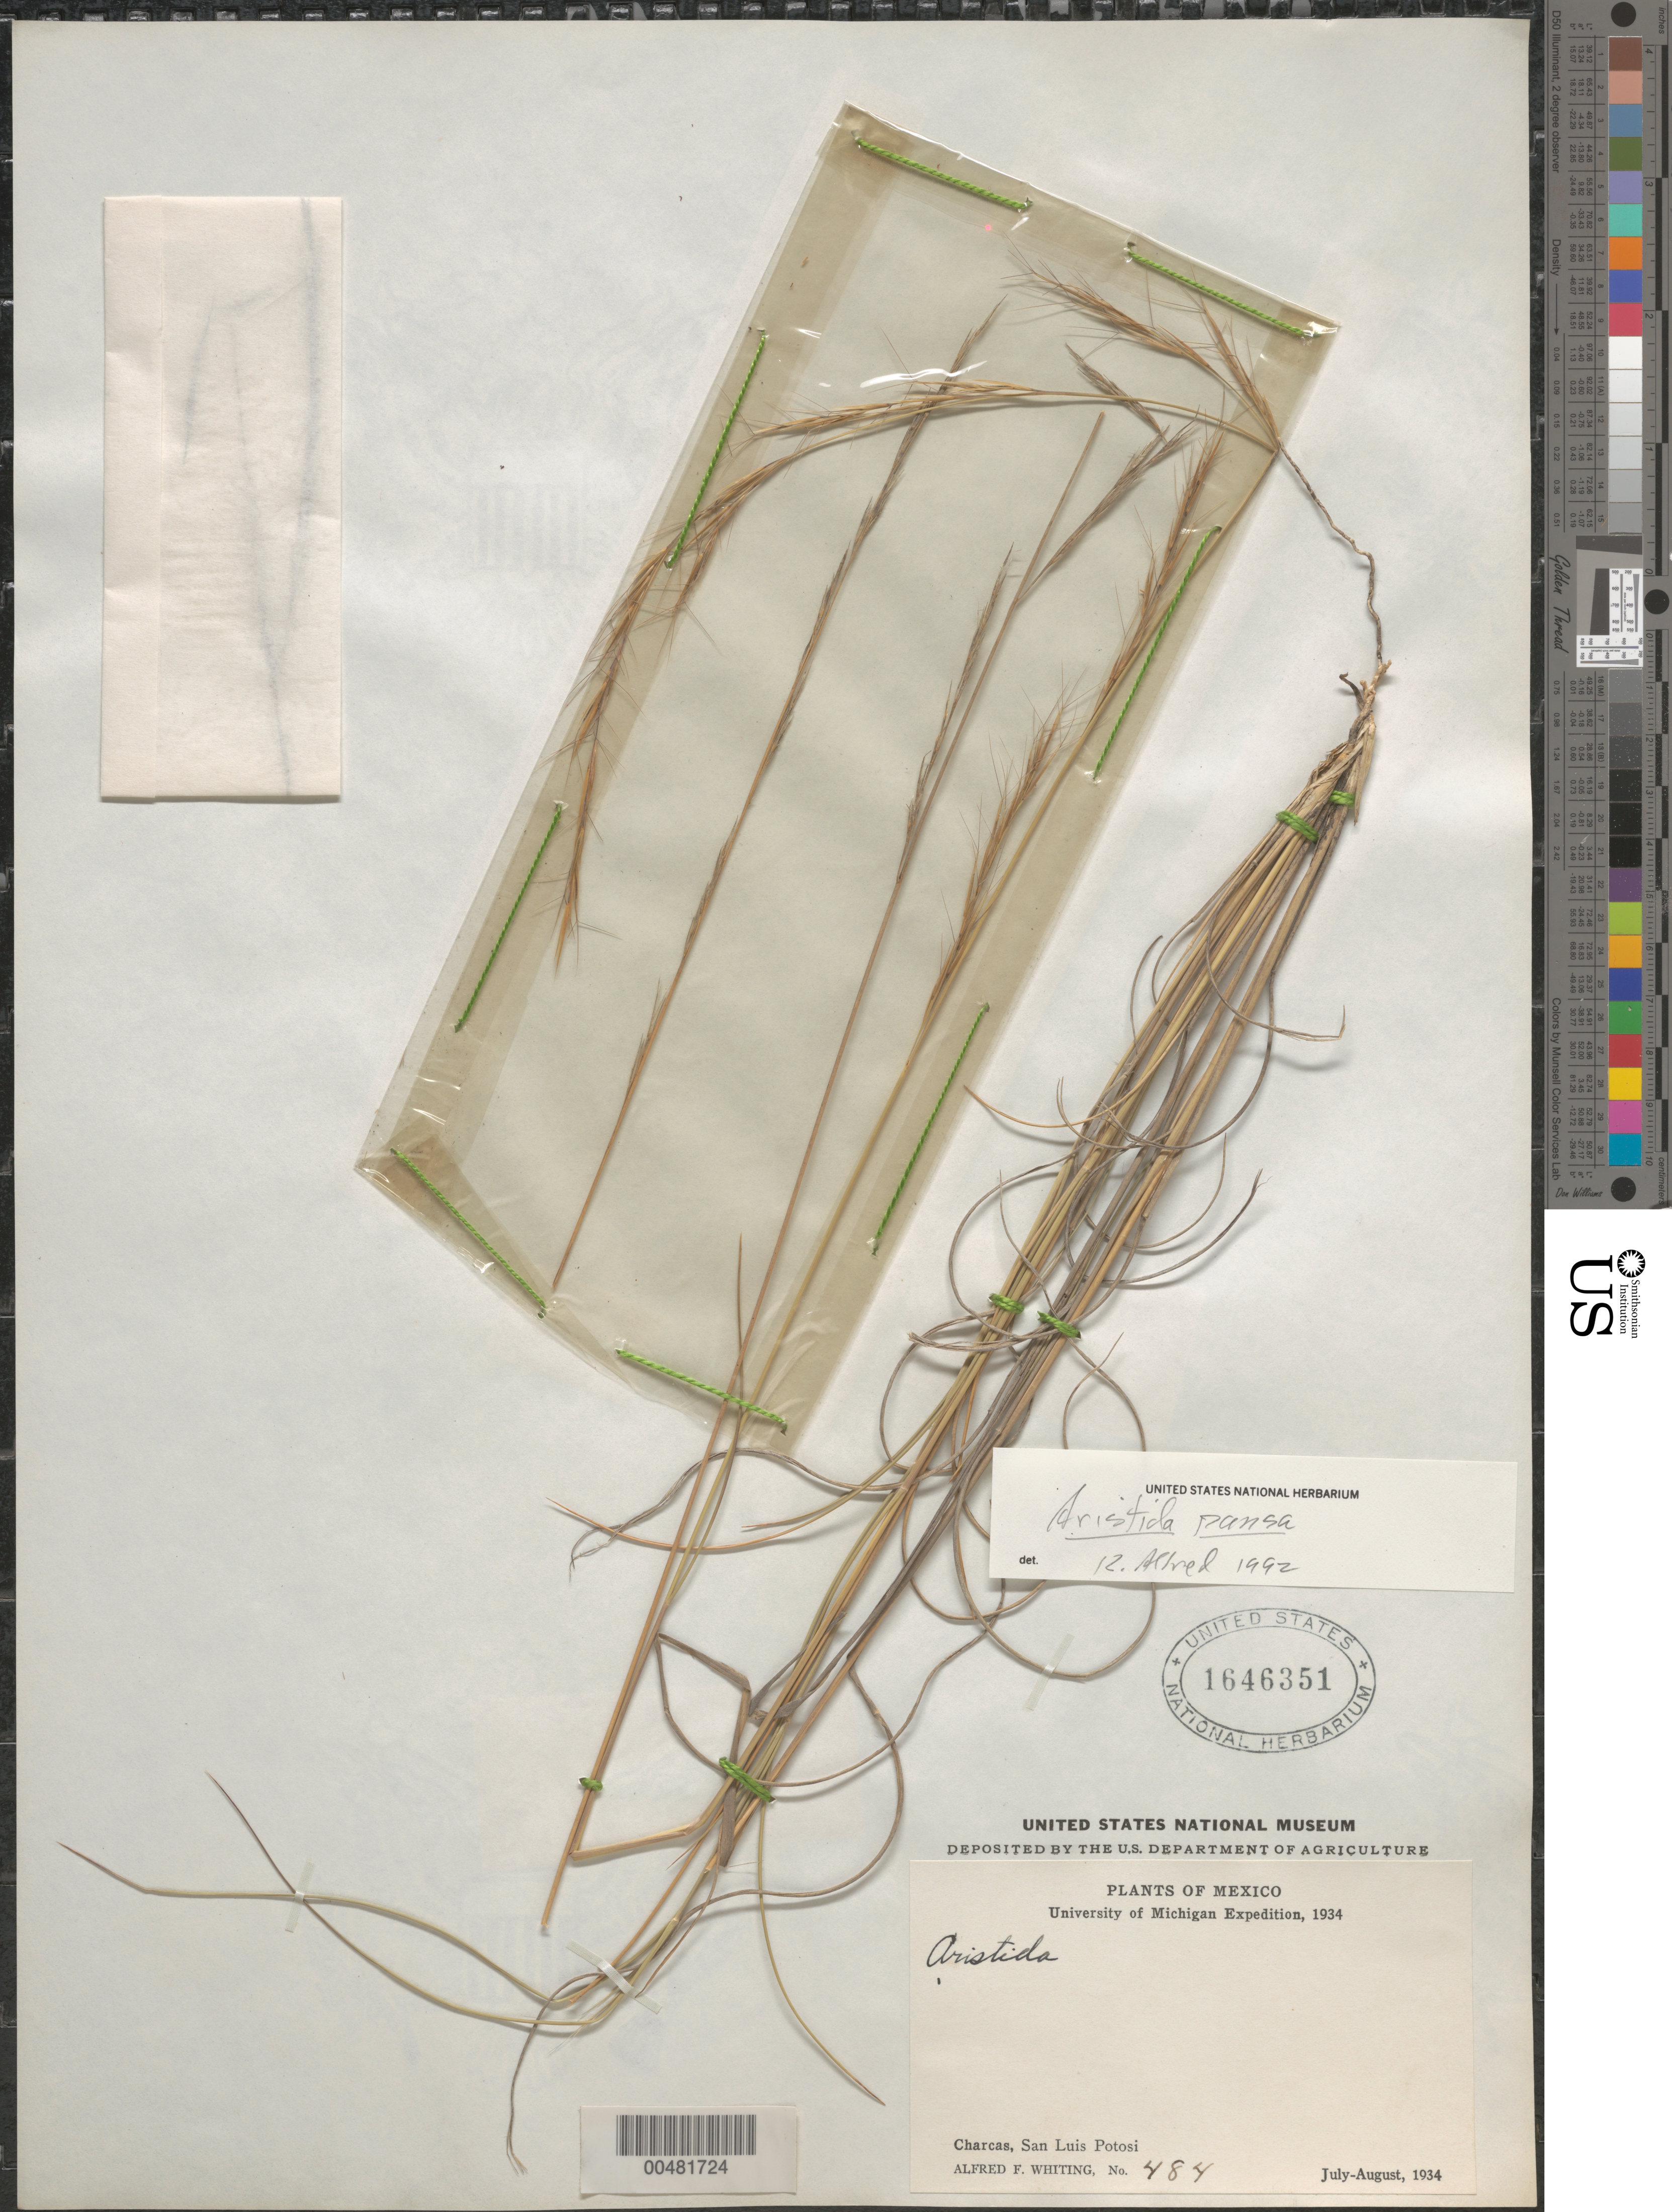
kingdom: Plantae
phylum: Tracheophyta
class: Liliopsida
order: Poales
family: Poaceae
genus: Aristida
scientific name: Aristida pansa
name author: Wooton & Standl.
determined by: Allred, K.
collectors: A. F. Whiting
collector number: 484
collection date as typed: Jul 1934 to Aug 1934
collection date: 1934-07/1934-08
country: Mexico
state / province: San Luis Potosi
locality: Charcas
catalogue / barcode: US 1646351